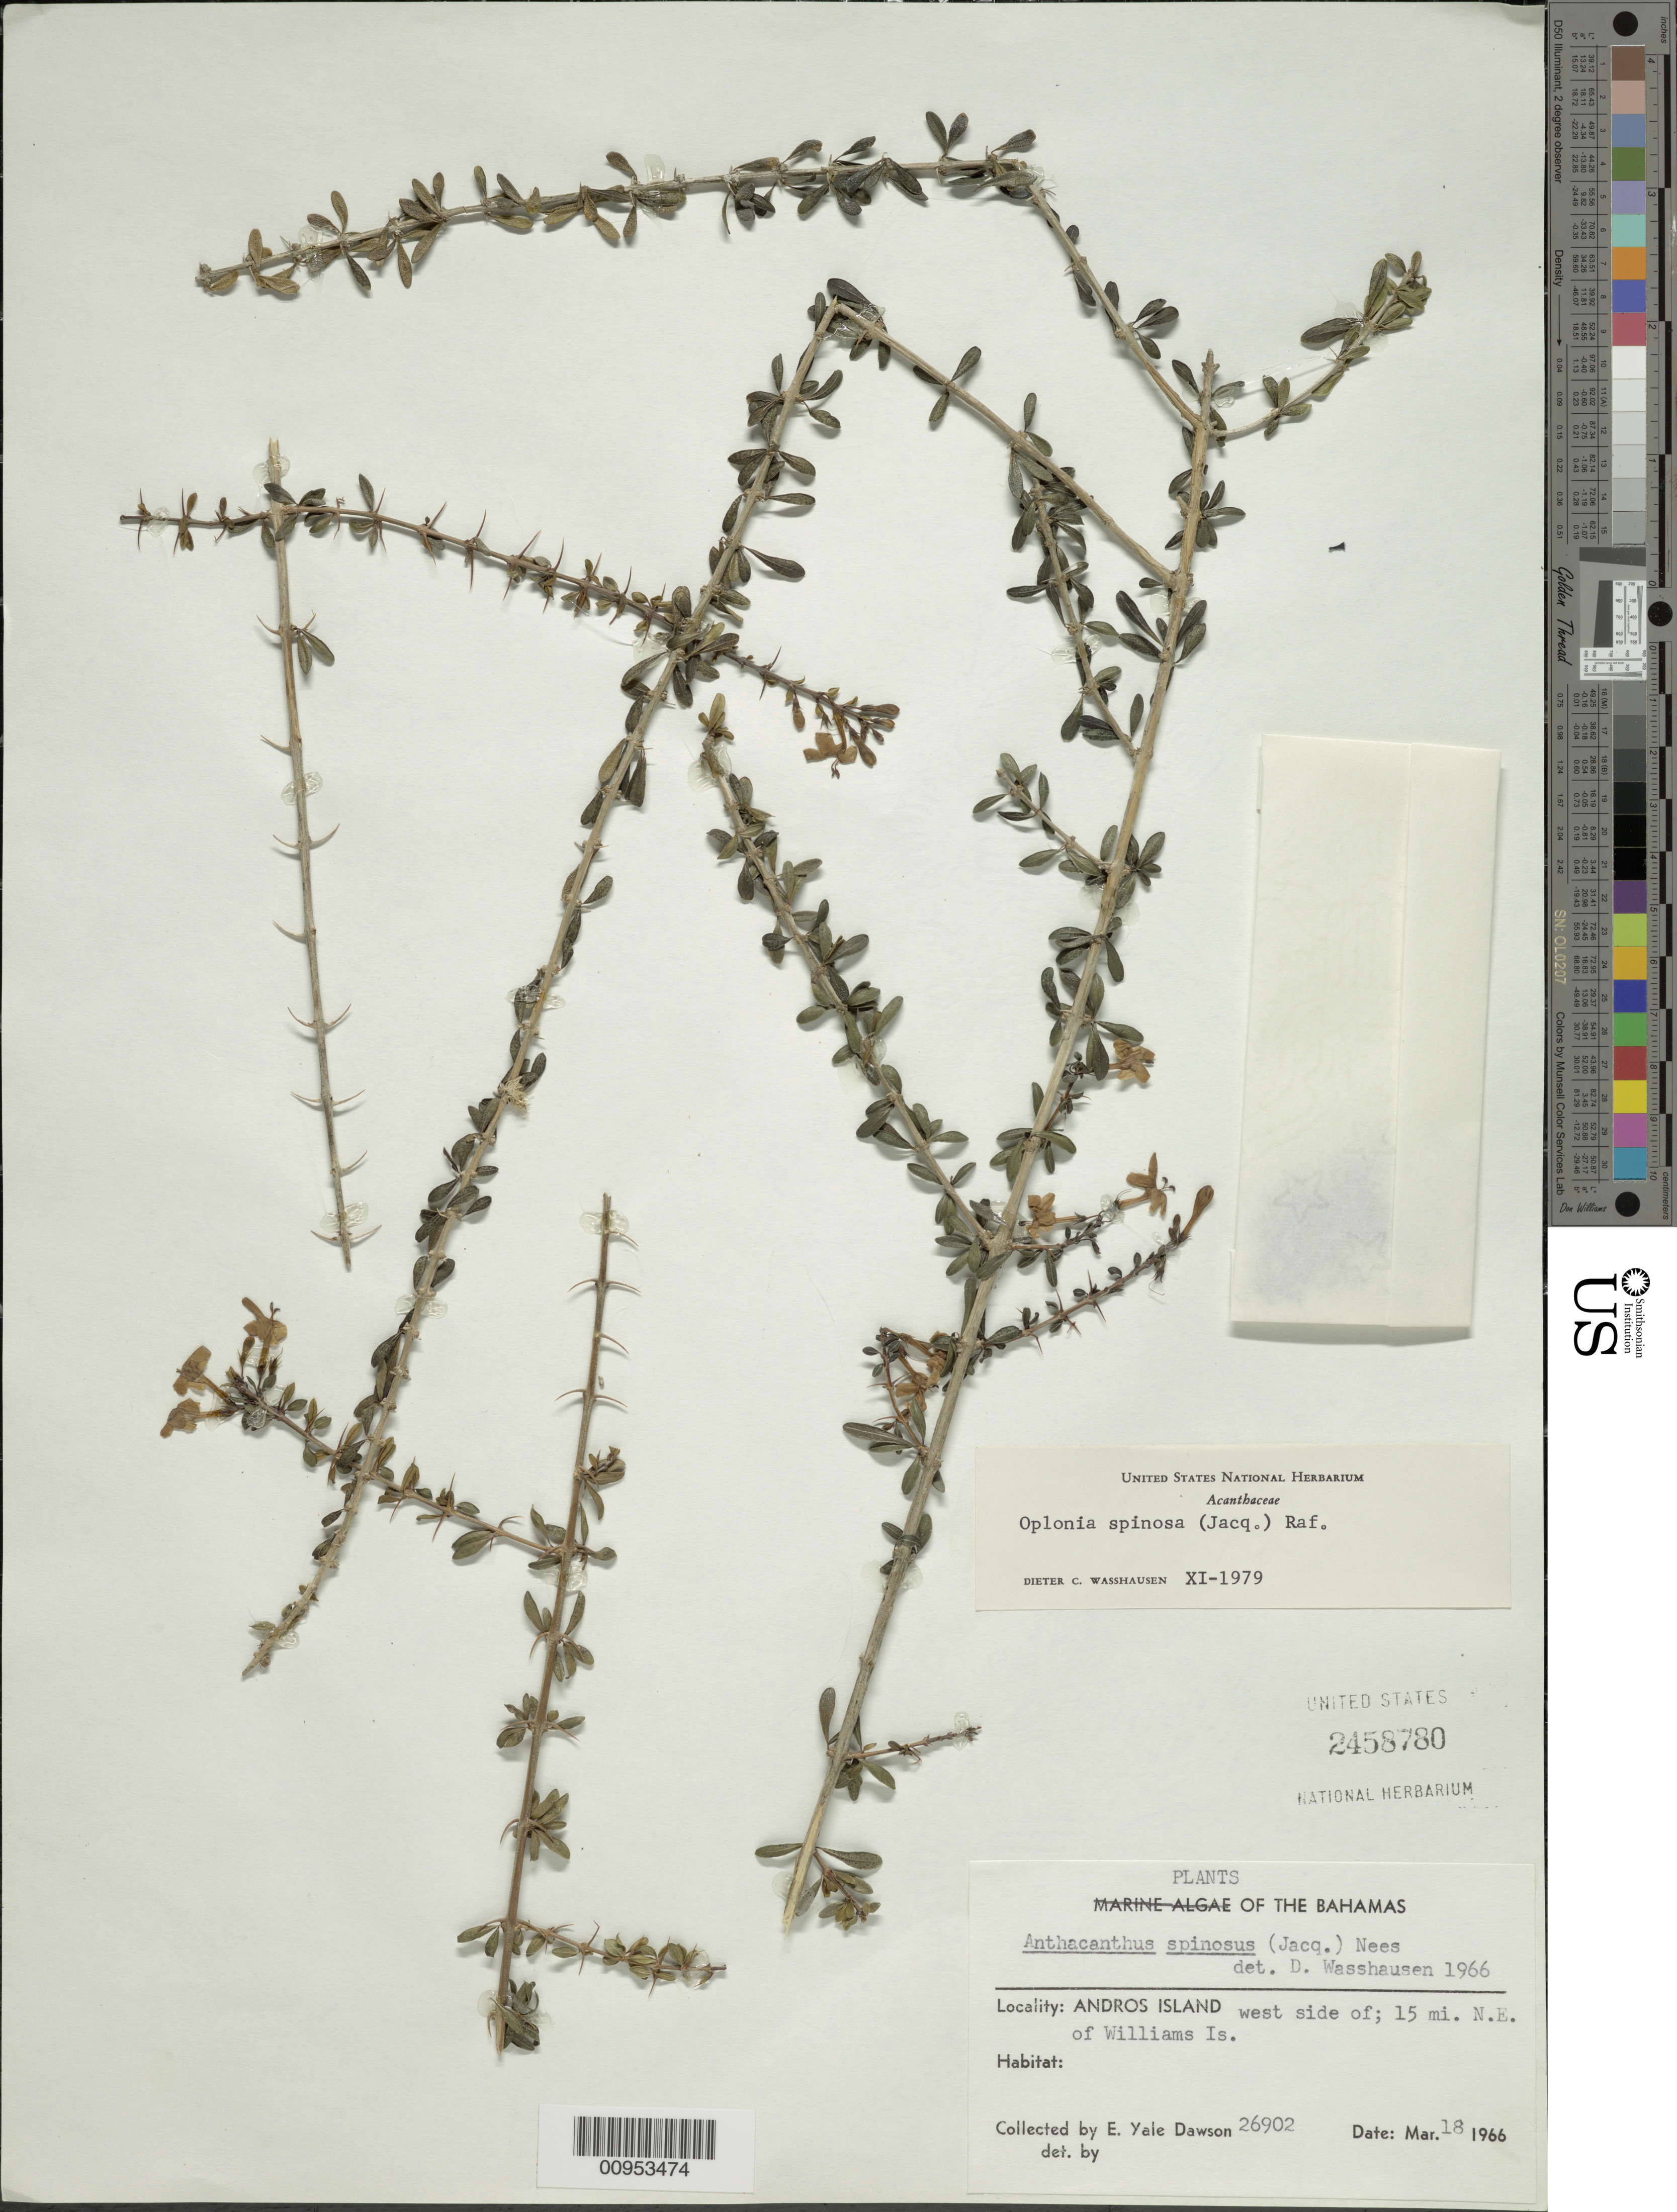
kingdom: Plantae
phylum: Tracheophyta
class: Magnoliopsida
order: Lamiales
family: Acanthaceae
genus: Oplonia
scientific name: Oplonia spinosa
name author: Raf.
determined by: Wasshausen, Dieter C., (BOT), Smithsonian Institution - National Museum of Natural History (UNITED STATES)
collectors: E. Y. Dawson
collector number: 26902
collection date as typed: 18 Mar 1966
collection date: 1966-03-18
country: Bahamas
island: Andros I.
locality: West side of island, 15 miles NE of Williams Is.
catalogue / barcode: US 2458780